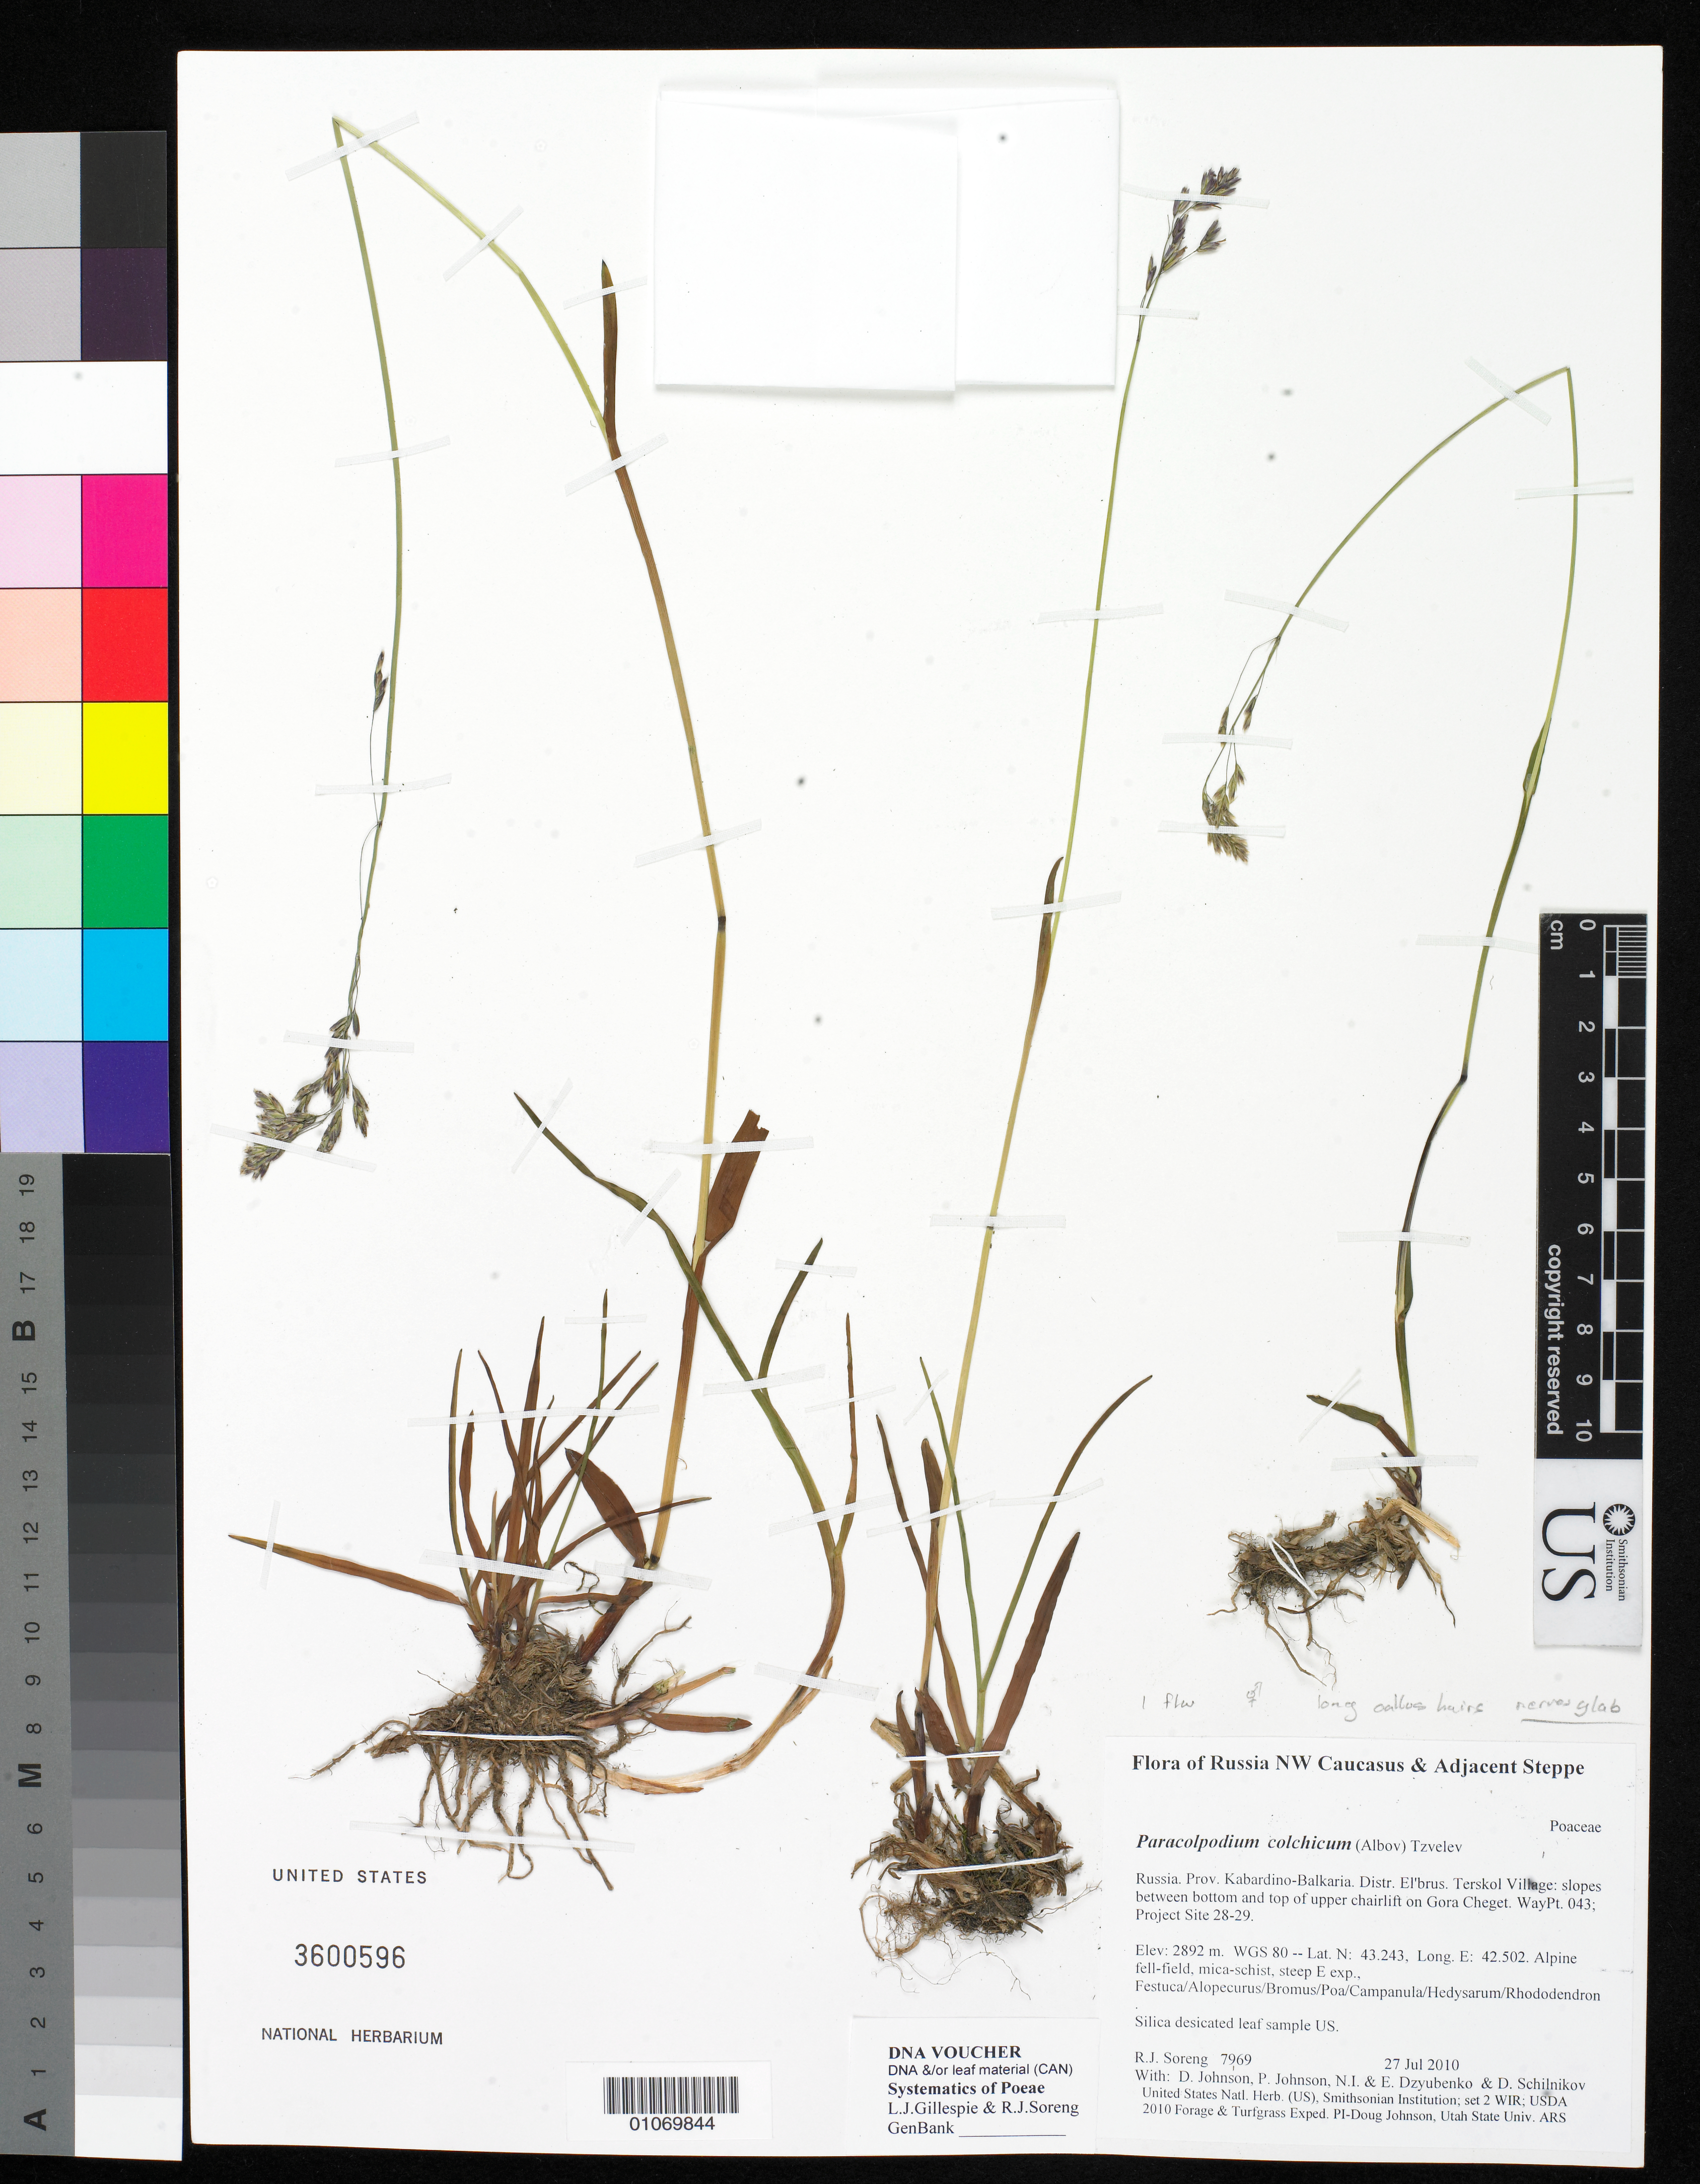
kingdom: Plantae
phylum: Tracheophyta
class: Liliopsida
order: Poales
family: Poaceae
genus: Paracolpodium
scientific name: Paracolpodium colchicum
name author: (Albov) Tzvelev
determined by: Soreng, Robert J., Research Associate (BOT), Smithsonian Institution - National Museum of Natural History (UNITED STATES)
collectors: R. J. Soreng, D. Johnson, P. Johnson, N. Dzyubenko, E. Dzyubenko & D. Schilnikov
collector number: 7969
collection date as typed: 27 Jul 2010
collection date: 2010-07-27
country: Russian Federation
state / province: Kabardino-Balkar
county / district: El'brus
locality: Terskol Village: slopes between bottom and top of upper chairlift on Gora Cheget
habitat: Alpine fell-field, mica-schist, steep E exp., Festuca/Alopecurus/Bromus/Poa/Campanula/Hedysarum/Rhododendron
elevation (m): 2892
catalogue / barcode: US 3600596